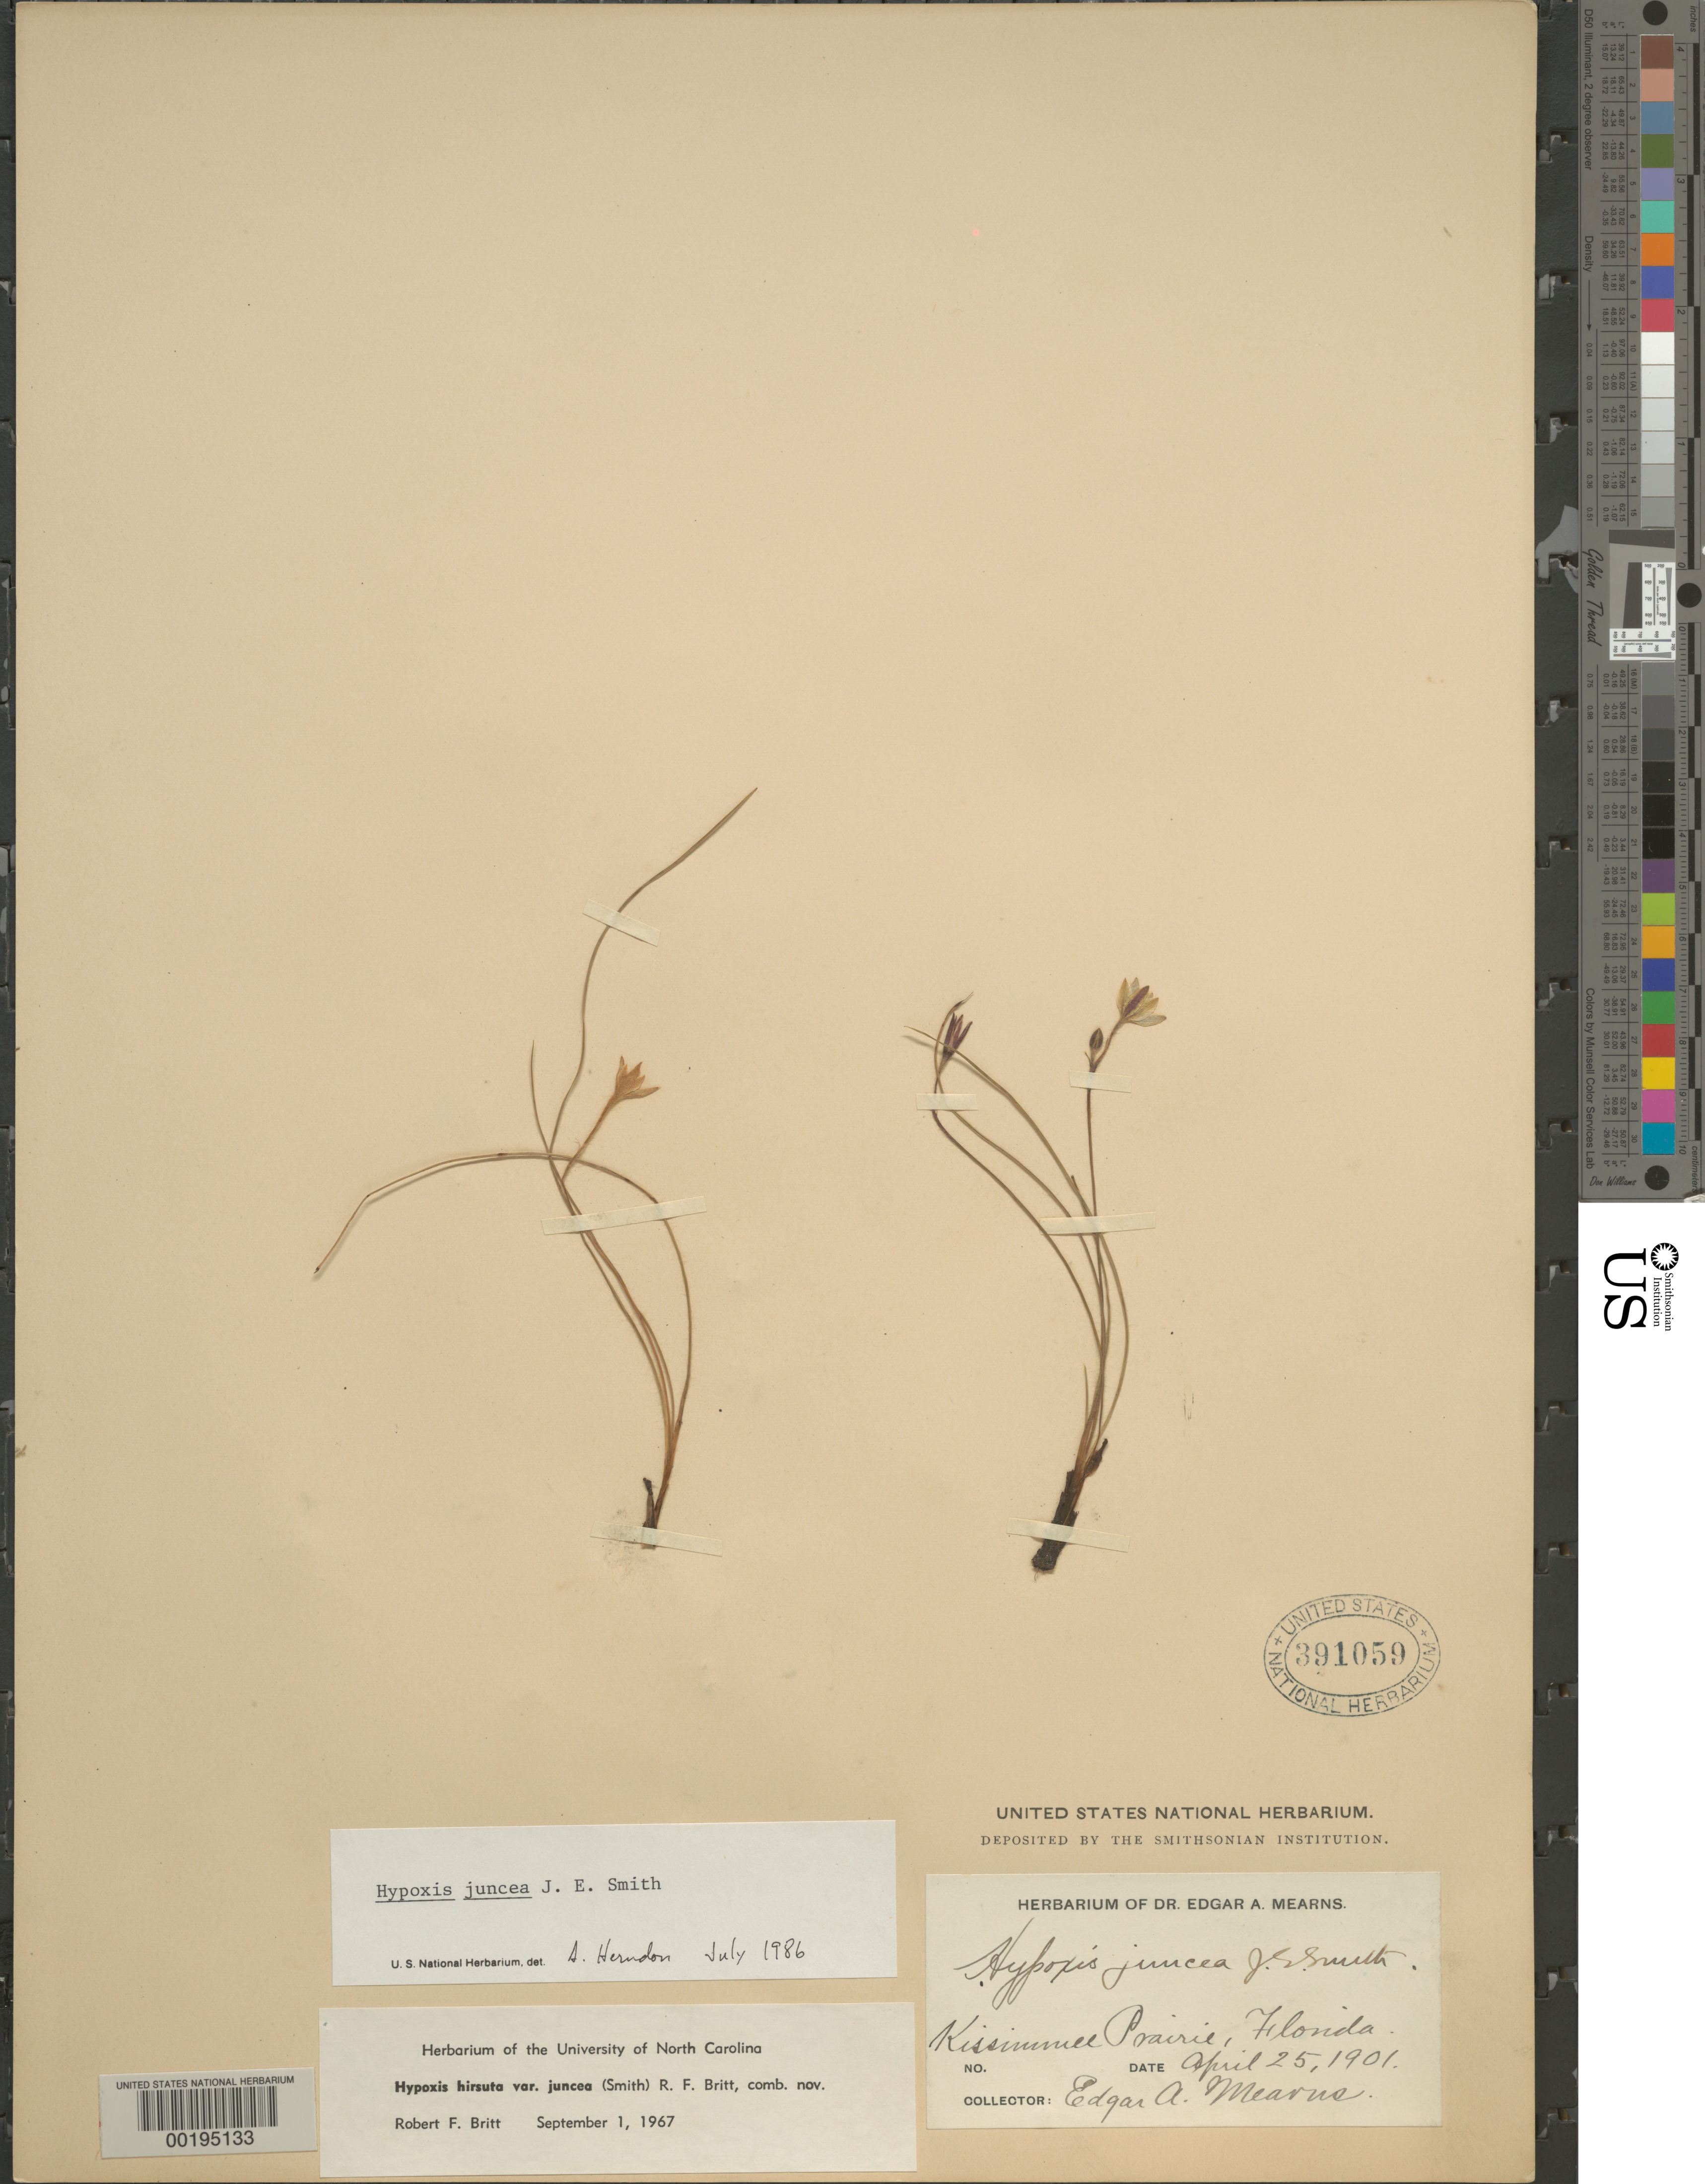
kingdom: Plantae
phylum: Tracheophyta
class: Liliopsida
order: Asparagales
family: Hypoxidaceae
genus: Hypoxis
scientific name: Hypoxis juncea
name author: Small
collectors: E. A. Mearns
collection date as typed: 25 -- 1901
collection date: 1901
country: United States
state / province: Florida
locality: Kissimmell prairie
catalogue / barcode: US 391059